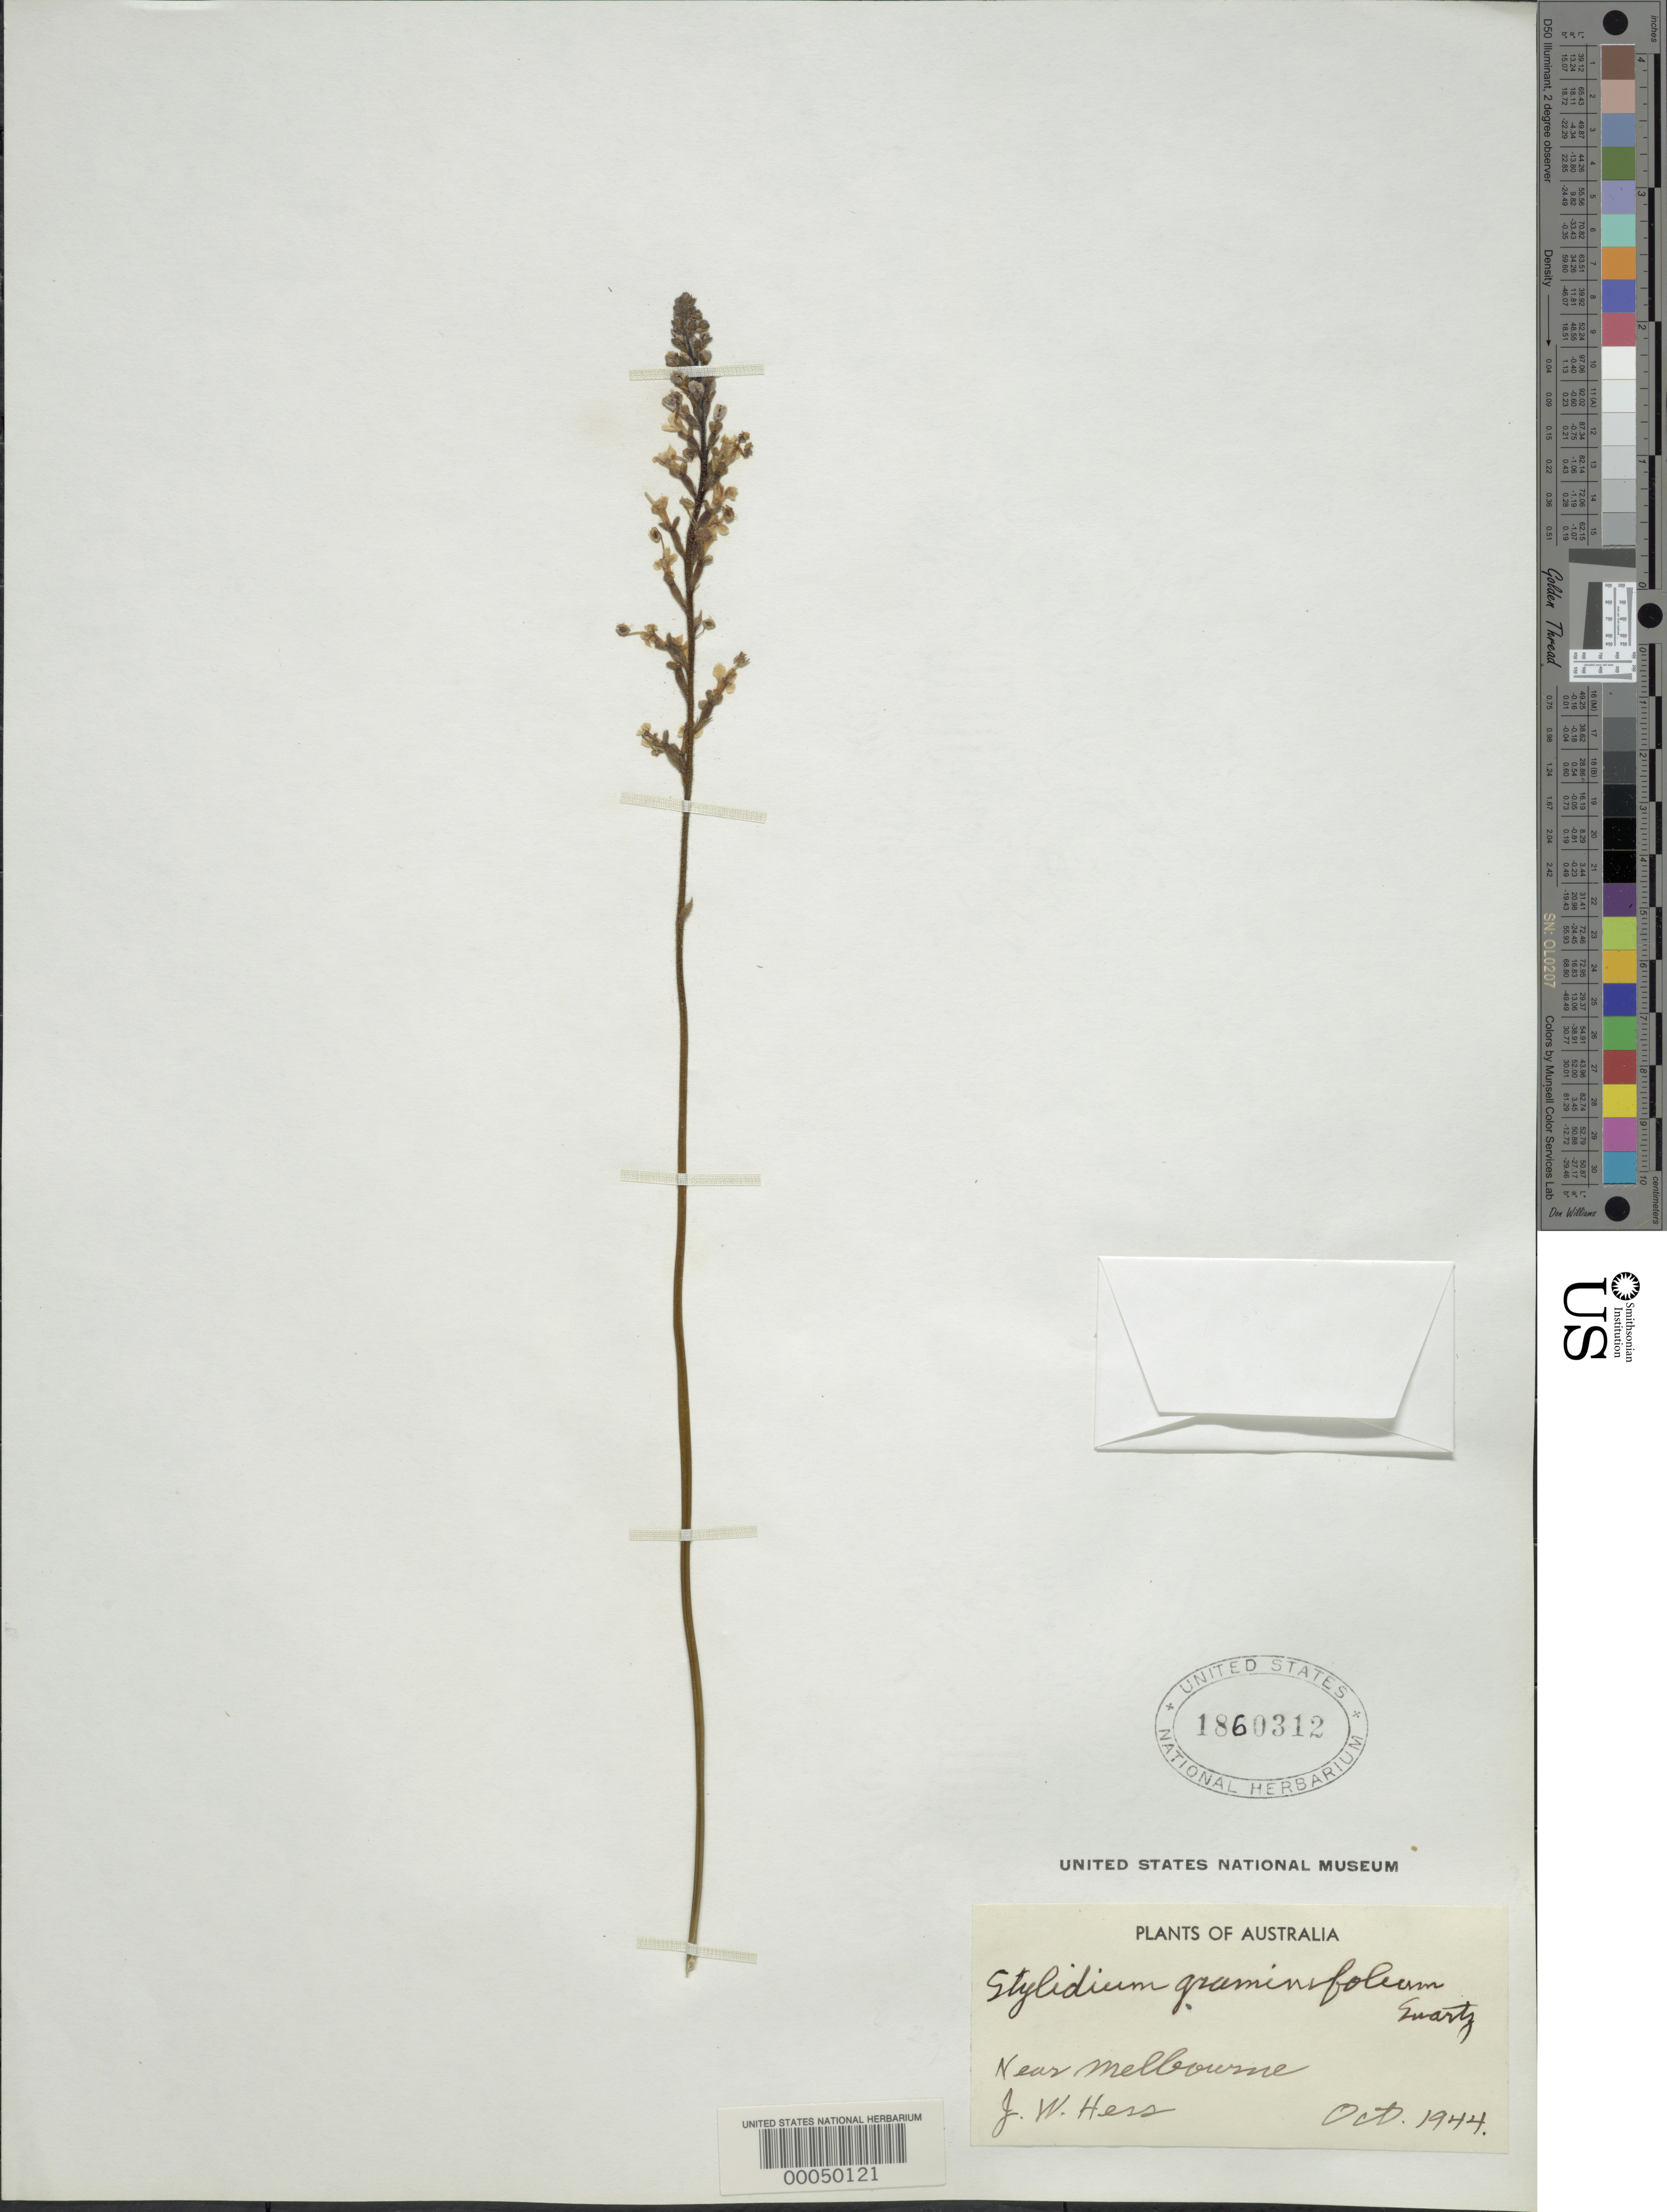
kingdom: Plantae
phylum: Tracheophyta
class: Magnoliopsida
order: Asterales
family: Stylidiaceae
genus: Stylidium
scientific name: Stylidium graminifolium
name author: Sw. ex Willd.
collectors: J. Hess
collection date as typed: Oct 1944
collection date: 1944-10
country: Australia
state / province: Victoria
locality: Near melbourne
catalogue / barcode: US 1860312